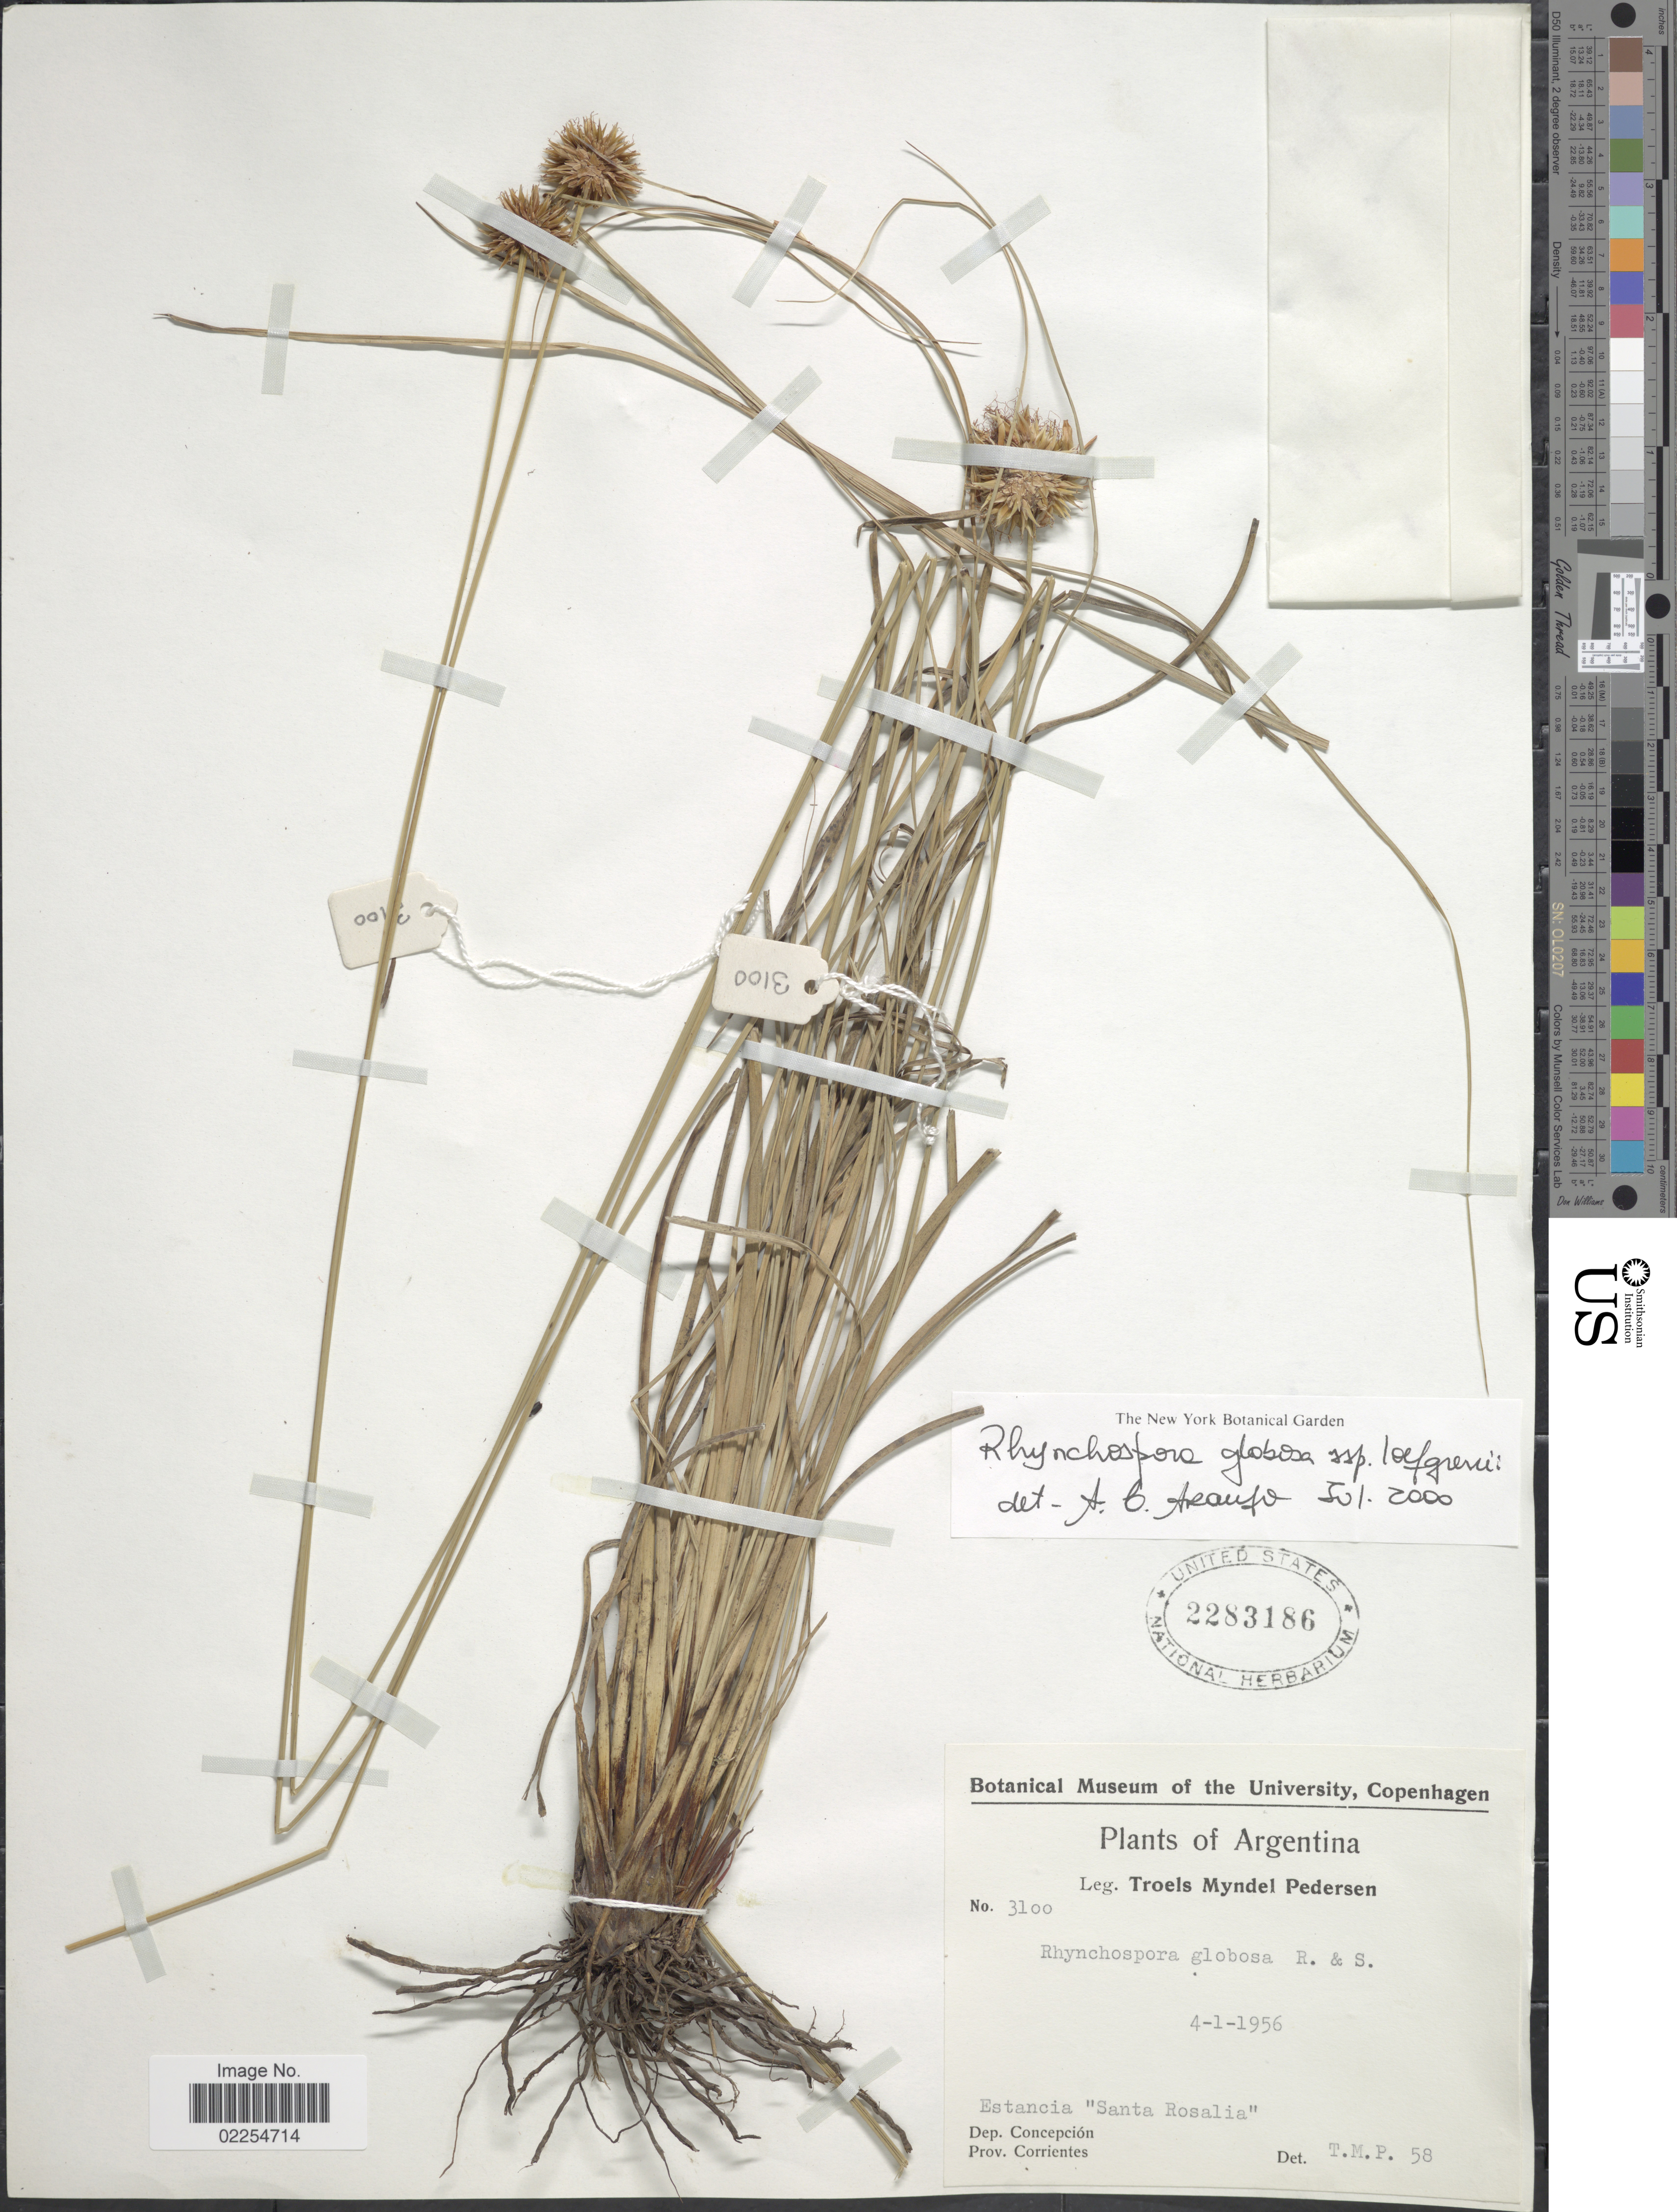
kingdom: Plantae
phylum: Tracheophyta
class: Liliopsida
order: Poales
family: Cyperaceae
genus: Rhynchospora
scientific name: Rhynchospora globosa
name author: (Kunth) Roem. & Schult.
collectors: T. Pederson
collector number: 3100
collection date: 1956-01-04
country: Argentina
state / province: Corrientes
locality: Estancia Santa Rosalia, Dep. Concepcion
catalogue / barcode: US 2283186